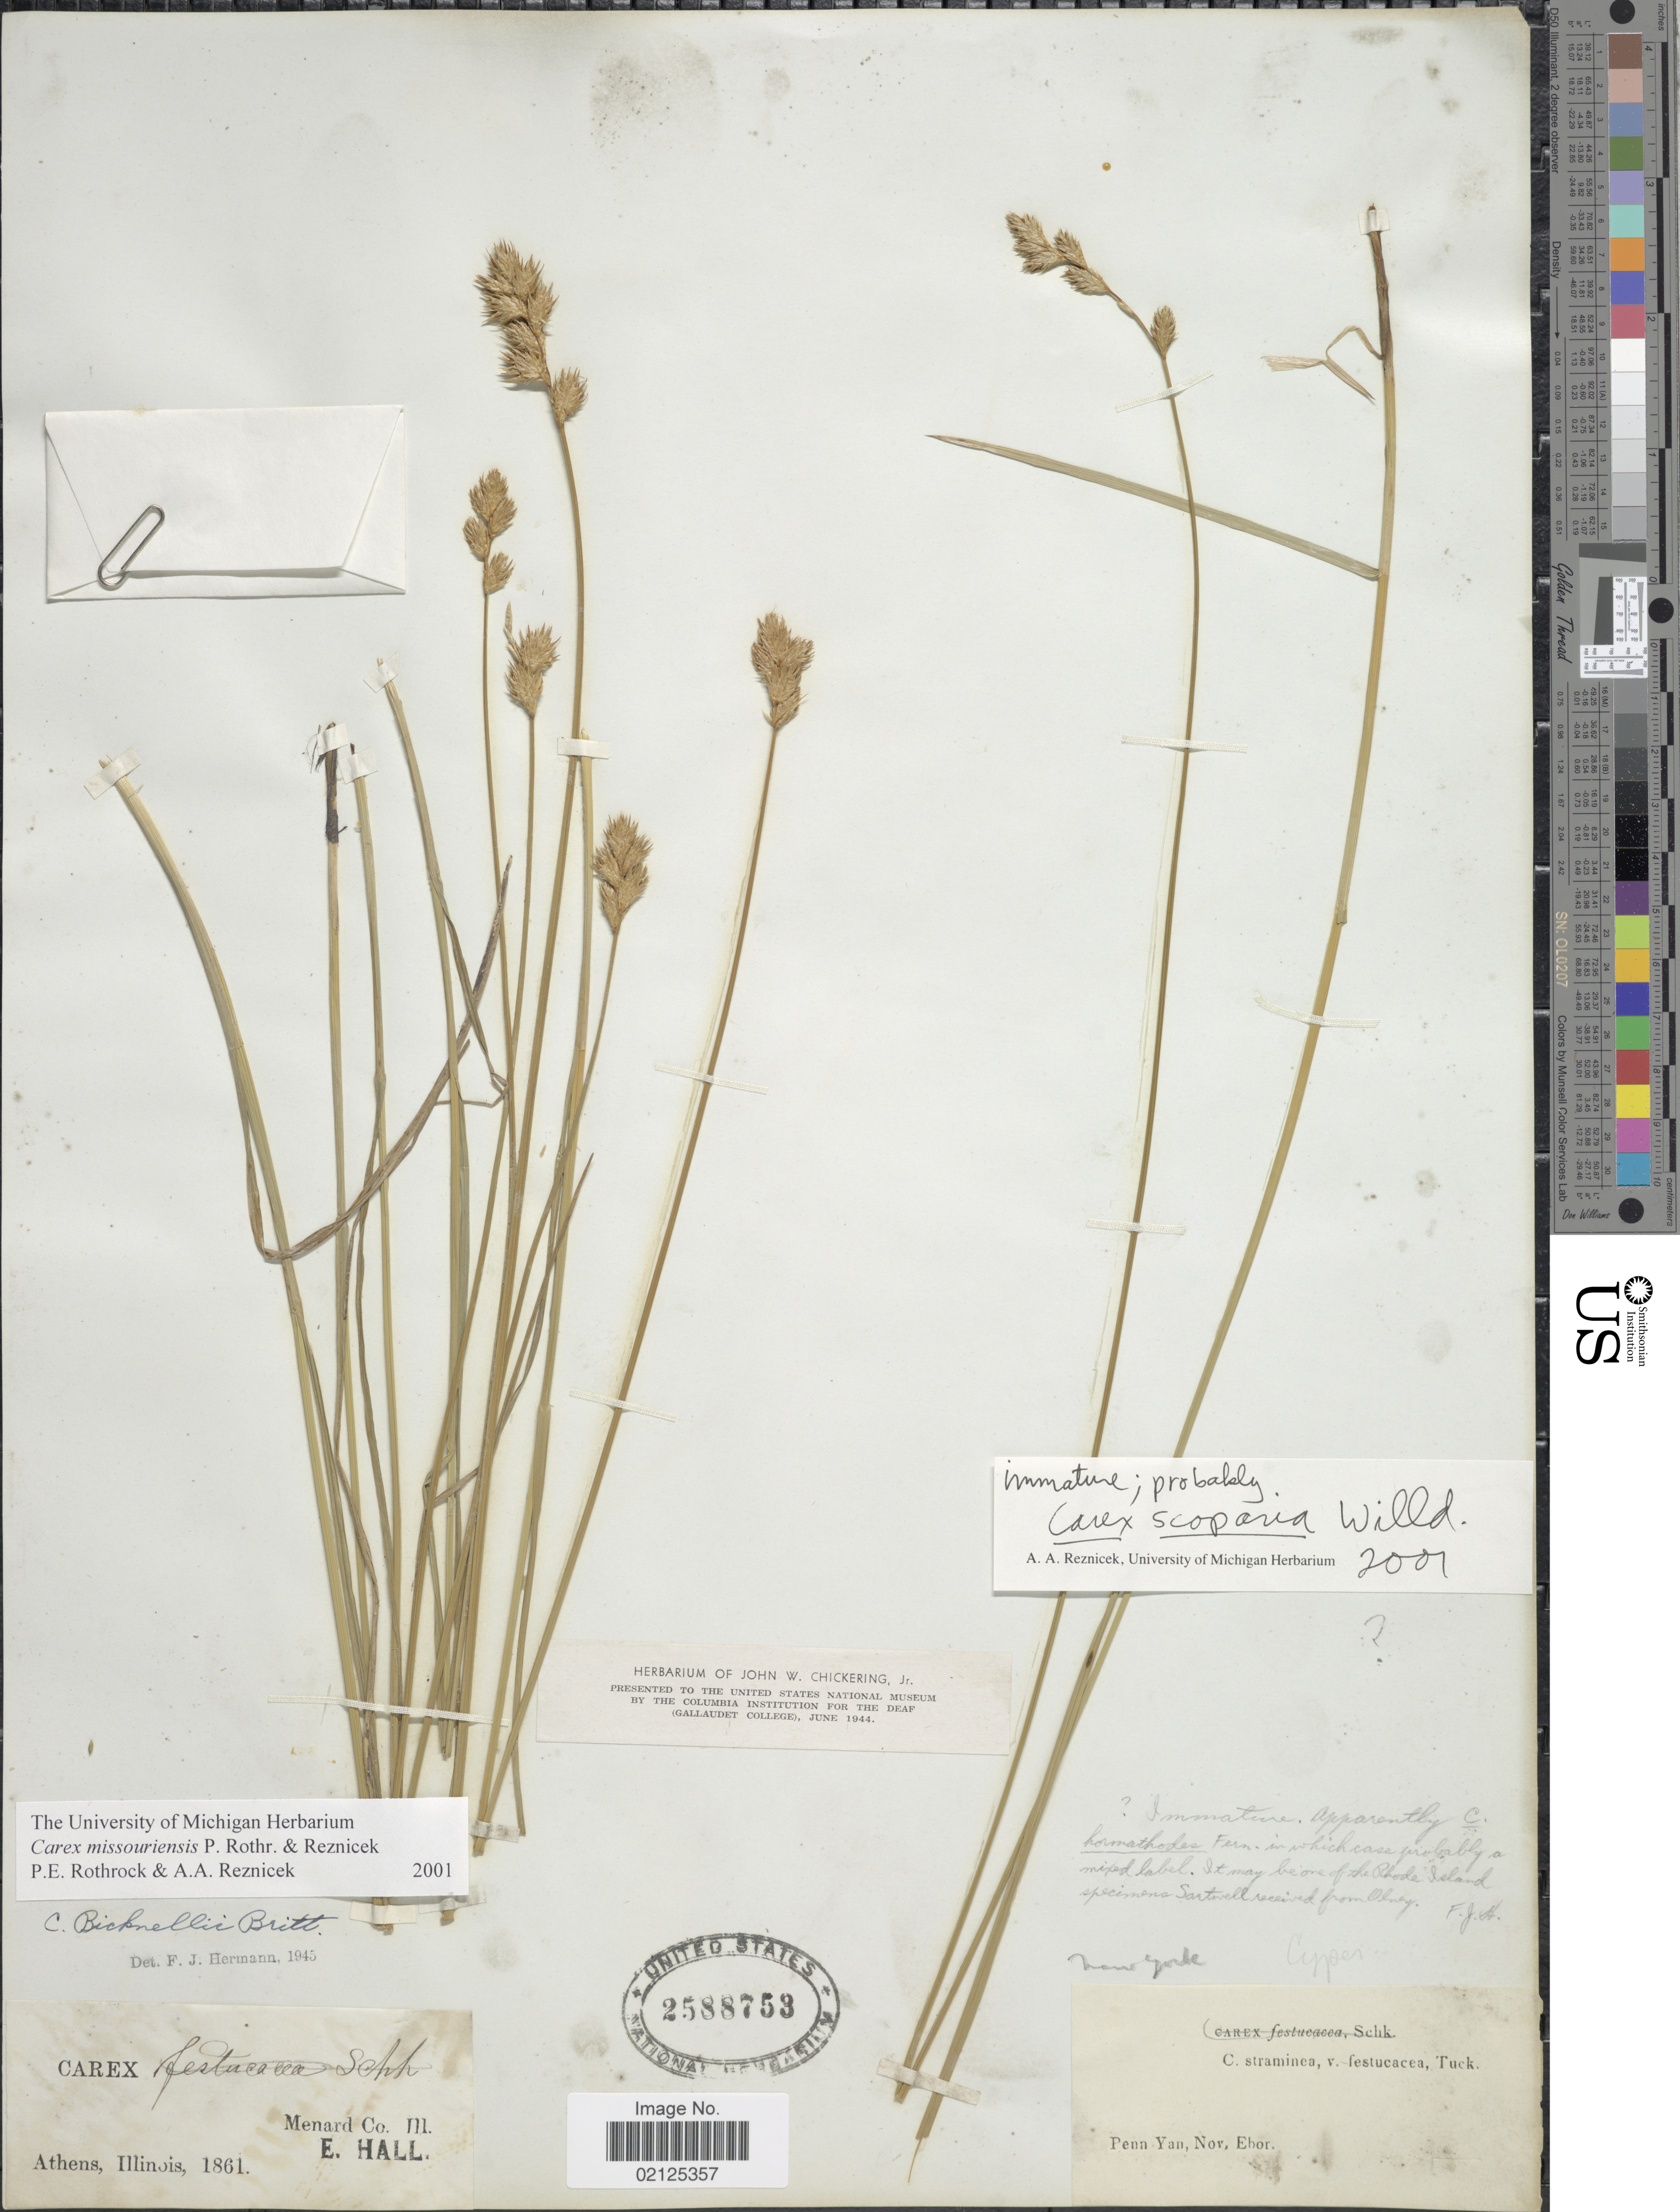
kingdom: Plantae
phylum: Tracheophyta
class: Liliopsida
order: Poales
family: Cyperaceae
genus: Carex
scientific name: Carex missouriensis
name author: P. Rothr. & Reznicek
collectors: E. Hall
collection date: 1861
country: United States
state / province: Illinois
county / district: Menard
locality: Athens, Penn Yan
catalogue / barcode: US 2588753